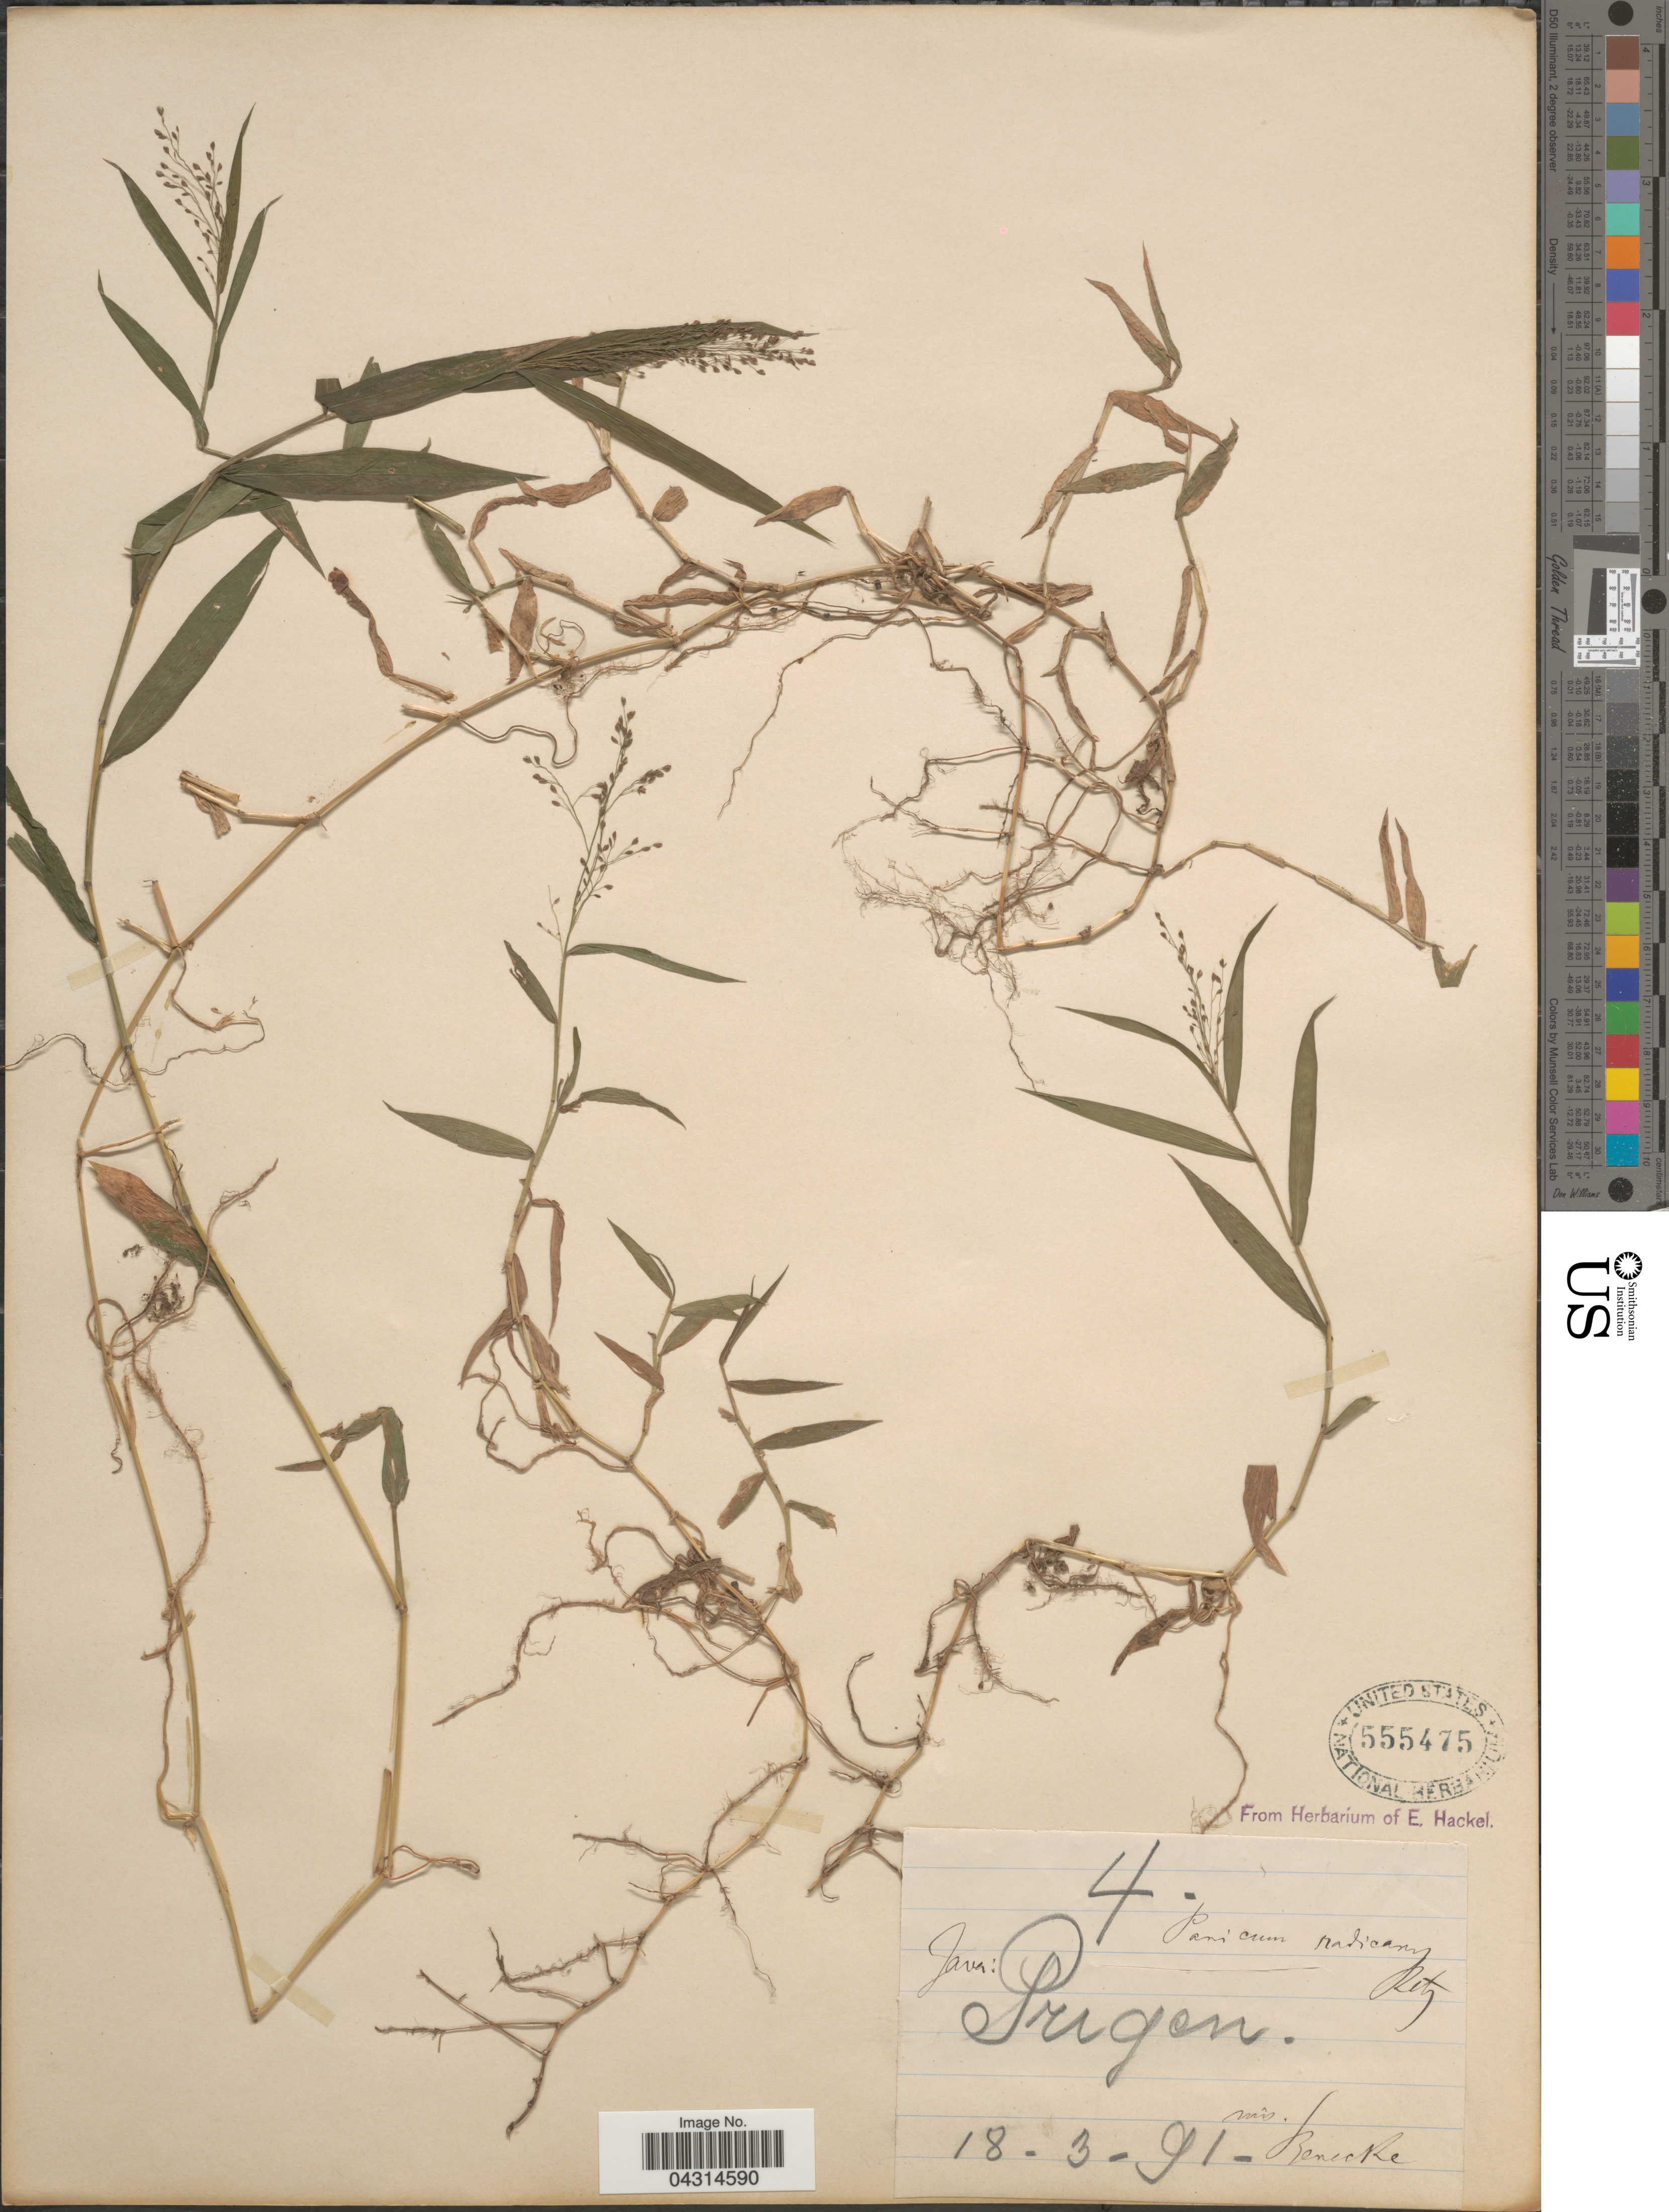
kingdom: Plantae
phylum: Tracheophyta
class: Liliopsida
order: Poales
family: Poaceae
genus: Cyrtococcum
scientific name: Cyrtococcum sp.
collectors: Benecke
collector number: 4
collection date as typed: Transcribed d/m/y: 18/3/91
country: Indonesia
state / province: Java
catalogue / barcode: US 555475